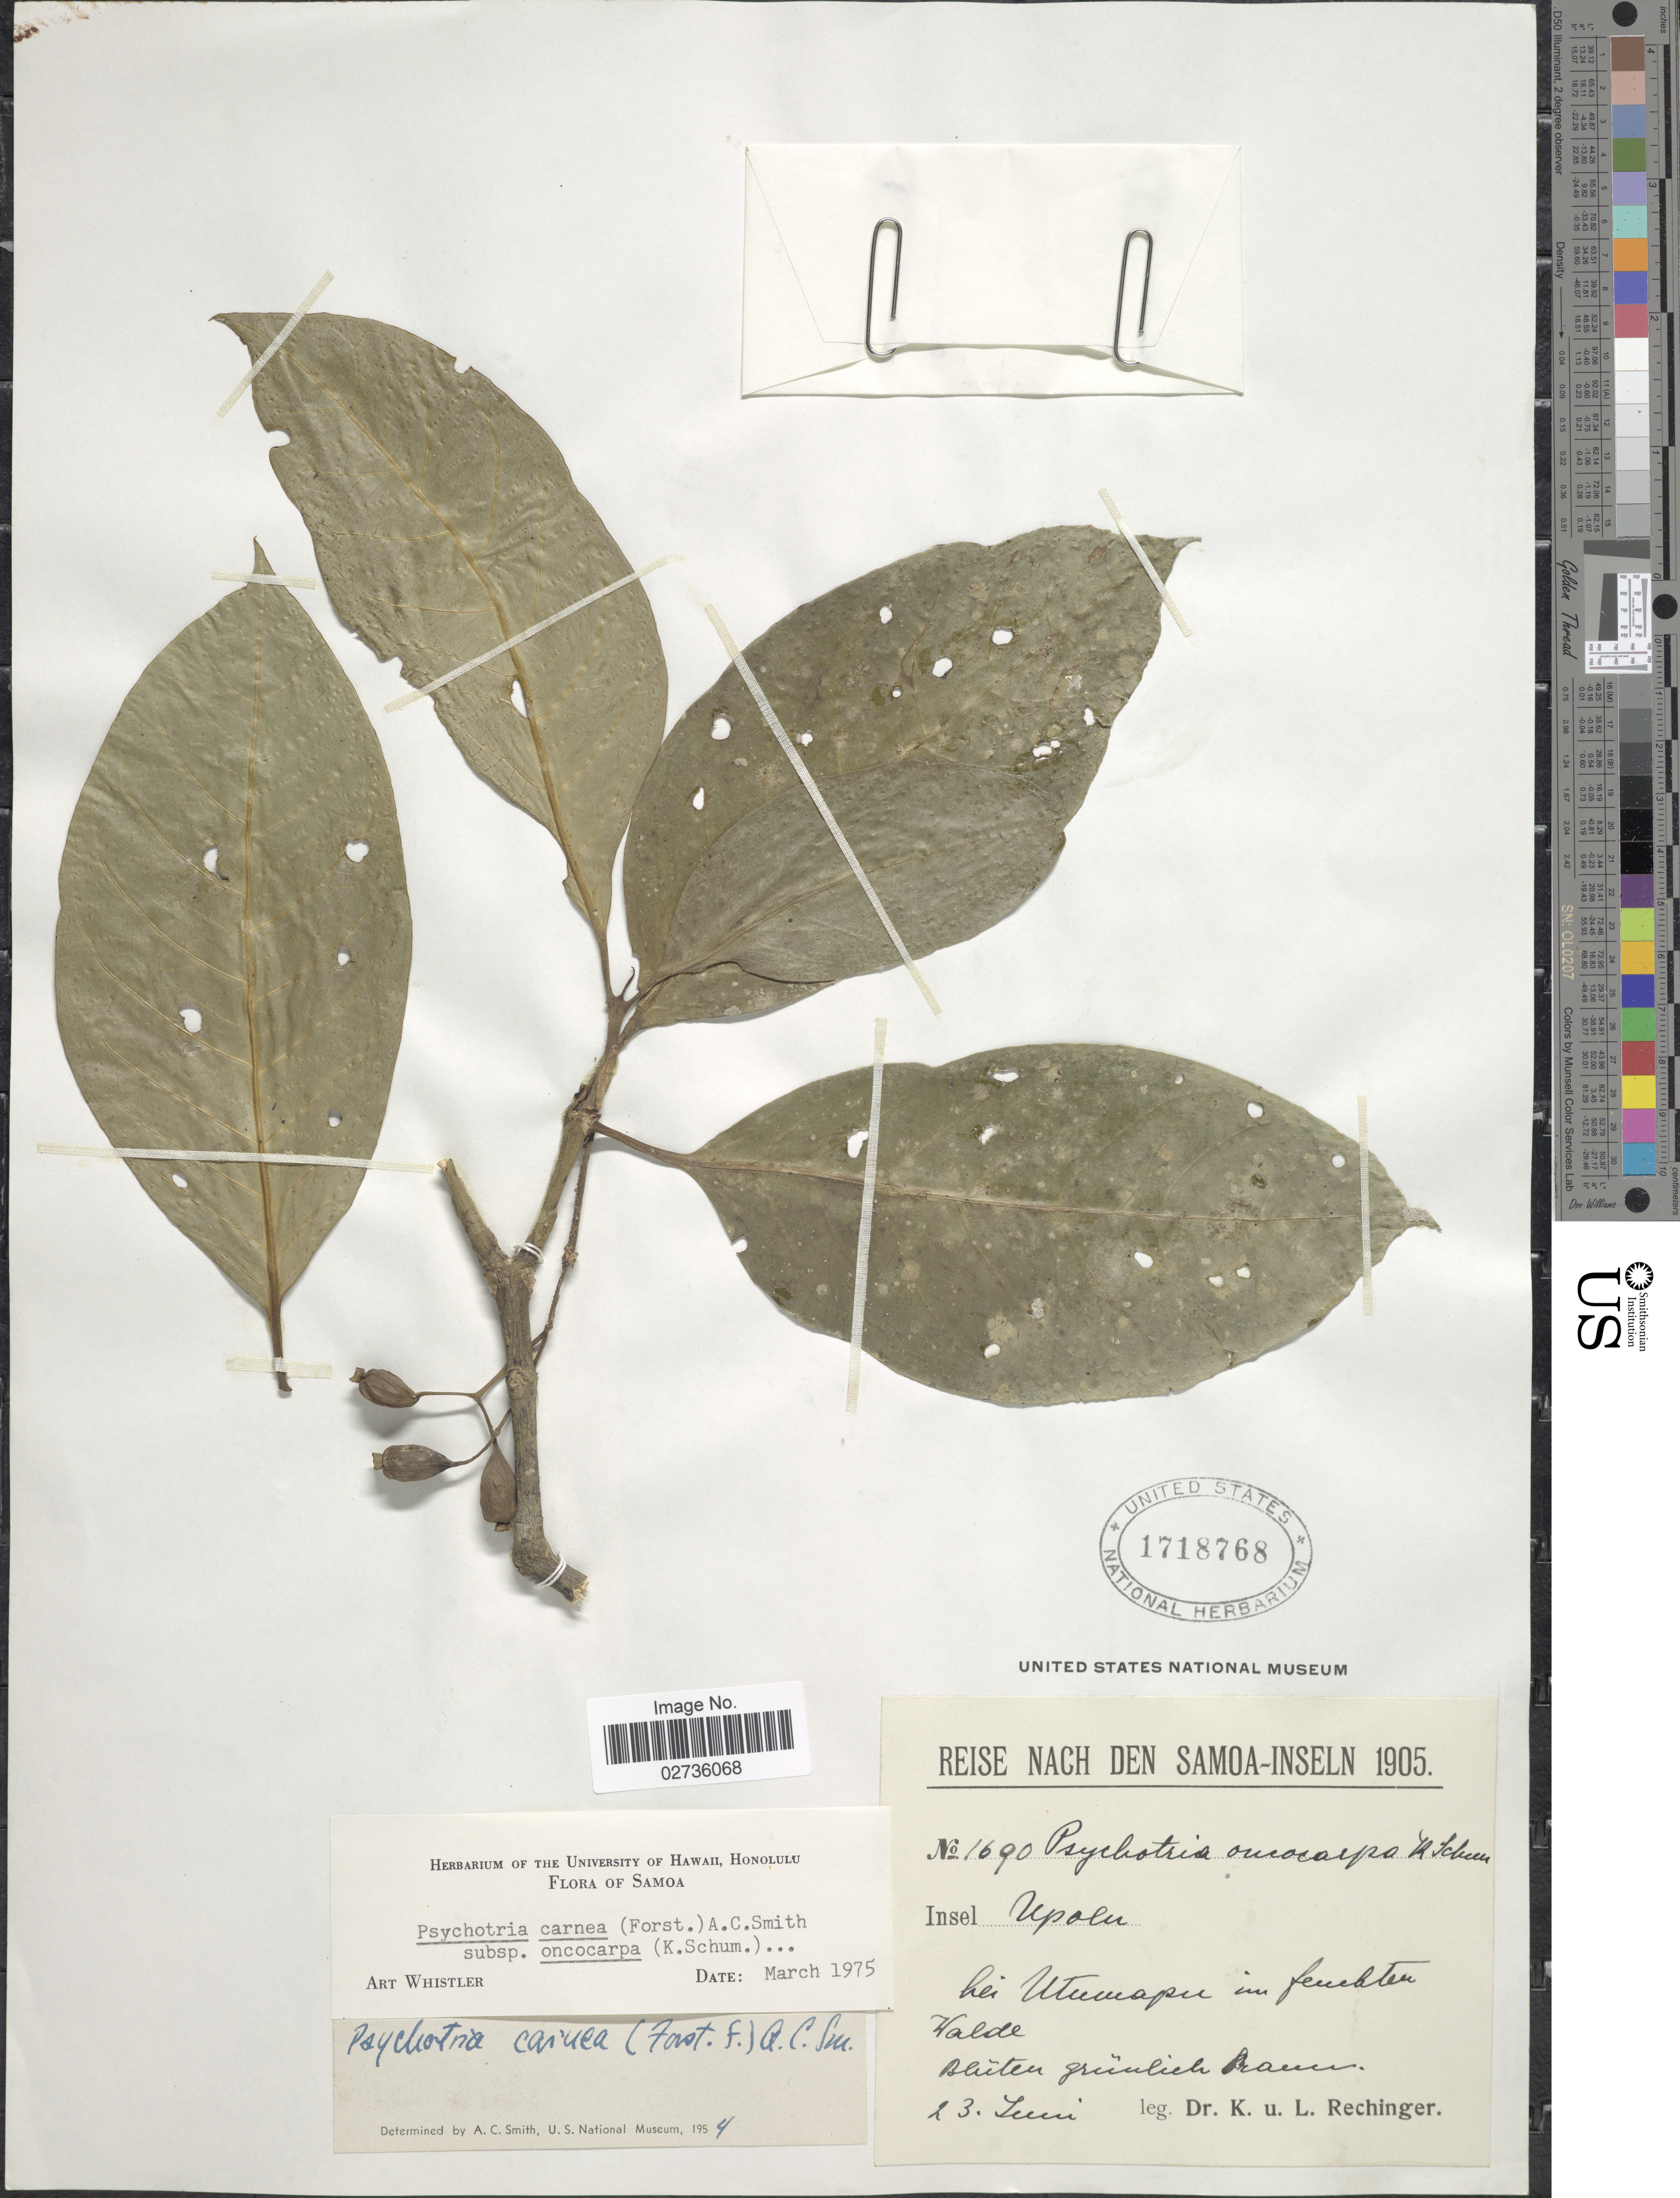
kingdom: Plantae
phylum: Tracheophyta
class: Magnoliopsida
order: Gentianales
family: Rubiaceae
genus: Psychotria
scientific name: Psychotria carnea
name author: (Forst.) A.C. Sm.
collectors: K. Rechinger & L. Rechinger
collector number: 1690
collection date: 1905-06-23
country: Samoa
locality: Samoa-Inseln. Insel: Upolu. Bei Utumapu in fenchten Walde. Bluten grunlich Braun. [interpreted]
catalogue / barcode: US 1718768